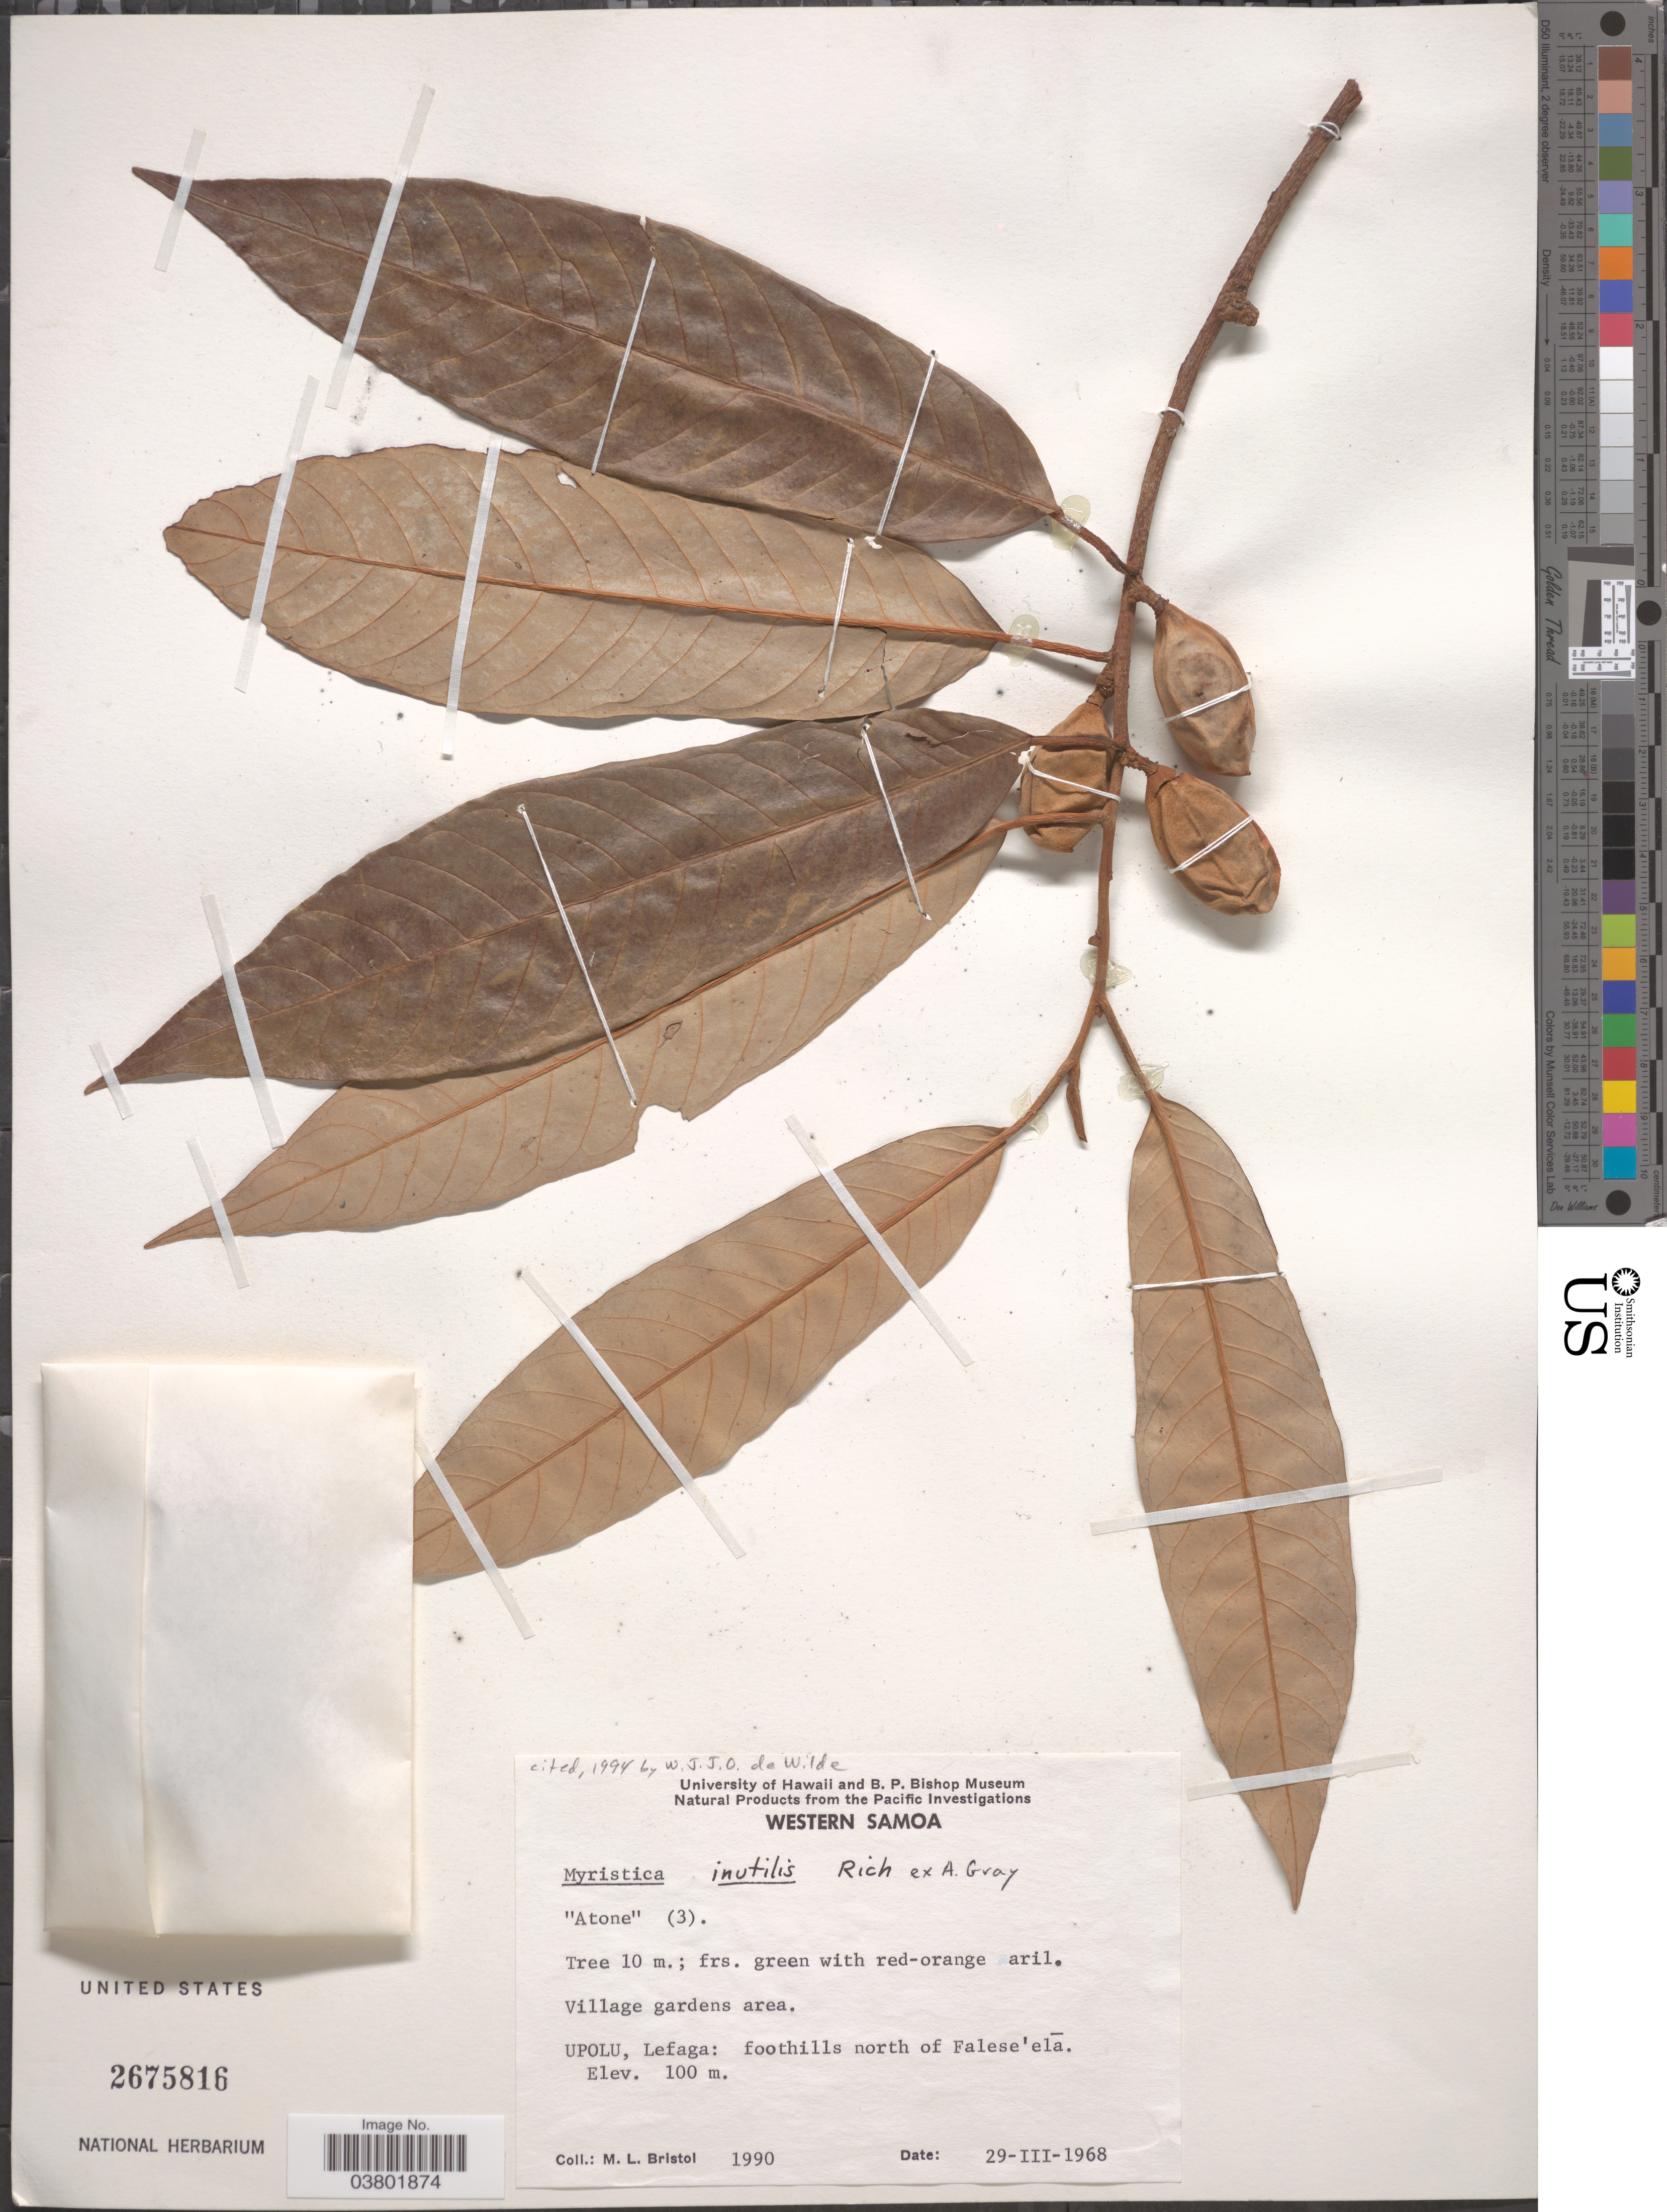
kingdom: Plantae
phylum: Tracheophyta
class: Magnoliopsida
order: Magnoliales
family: Myristicaceae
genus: Myristica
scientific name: Myristica inutilis subsp. inutilis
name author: A. Gray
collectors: M. L. Bristol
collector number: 1990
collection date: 1968-03-29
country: Samoa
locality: Village gardens area. Upolu, Lefaga: foothills north of Falese'elā.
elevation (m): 100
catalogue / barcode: US 2675816